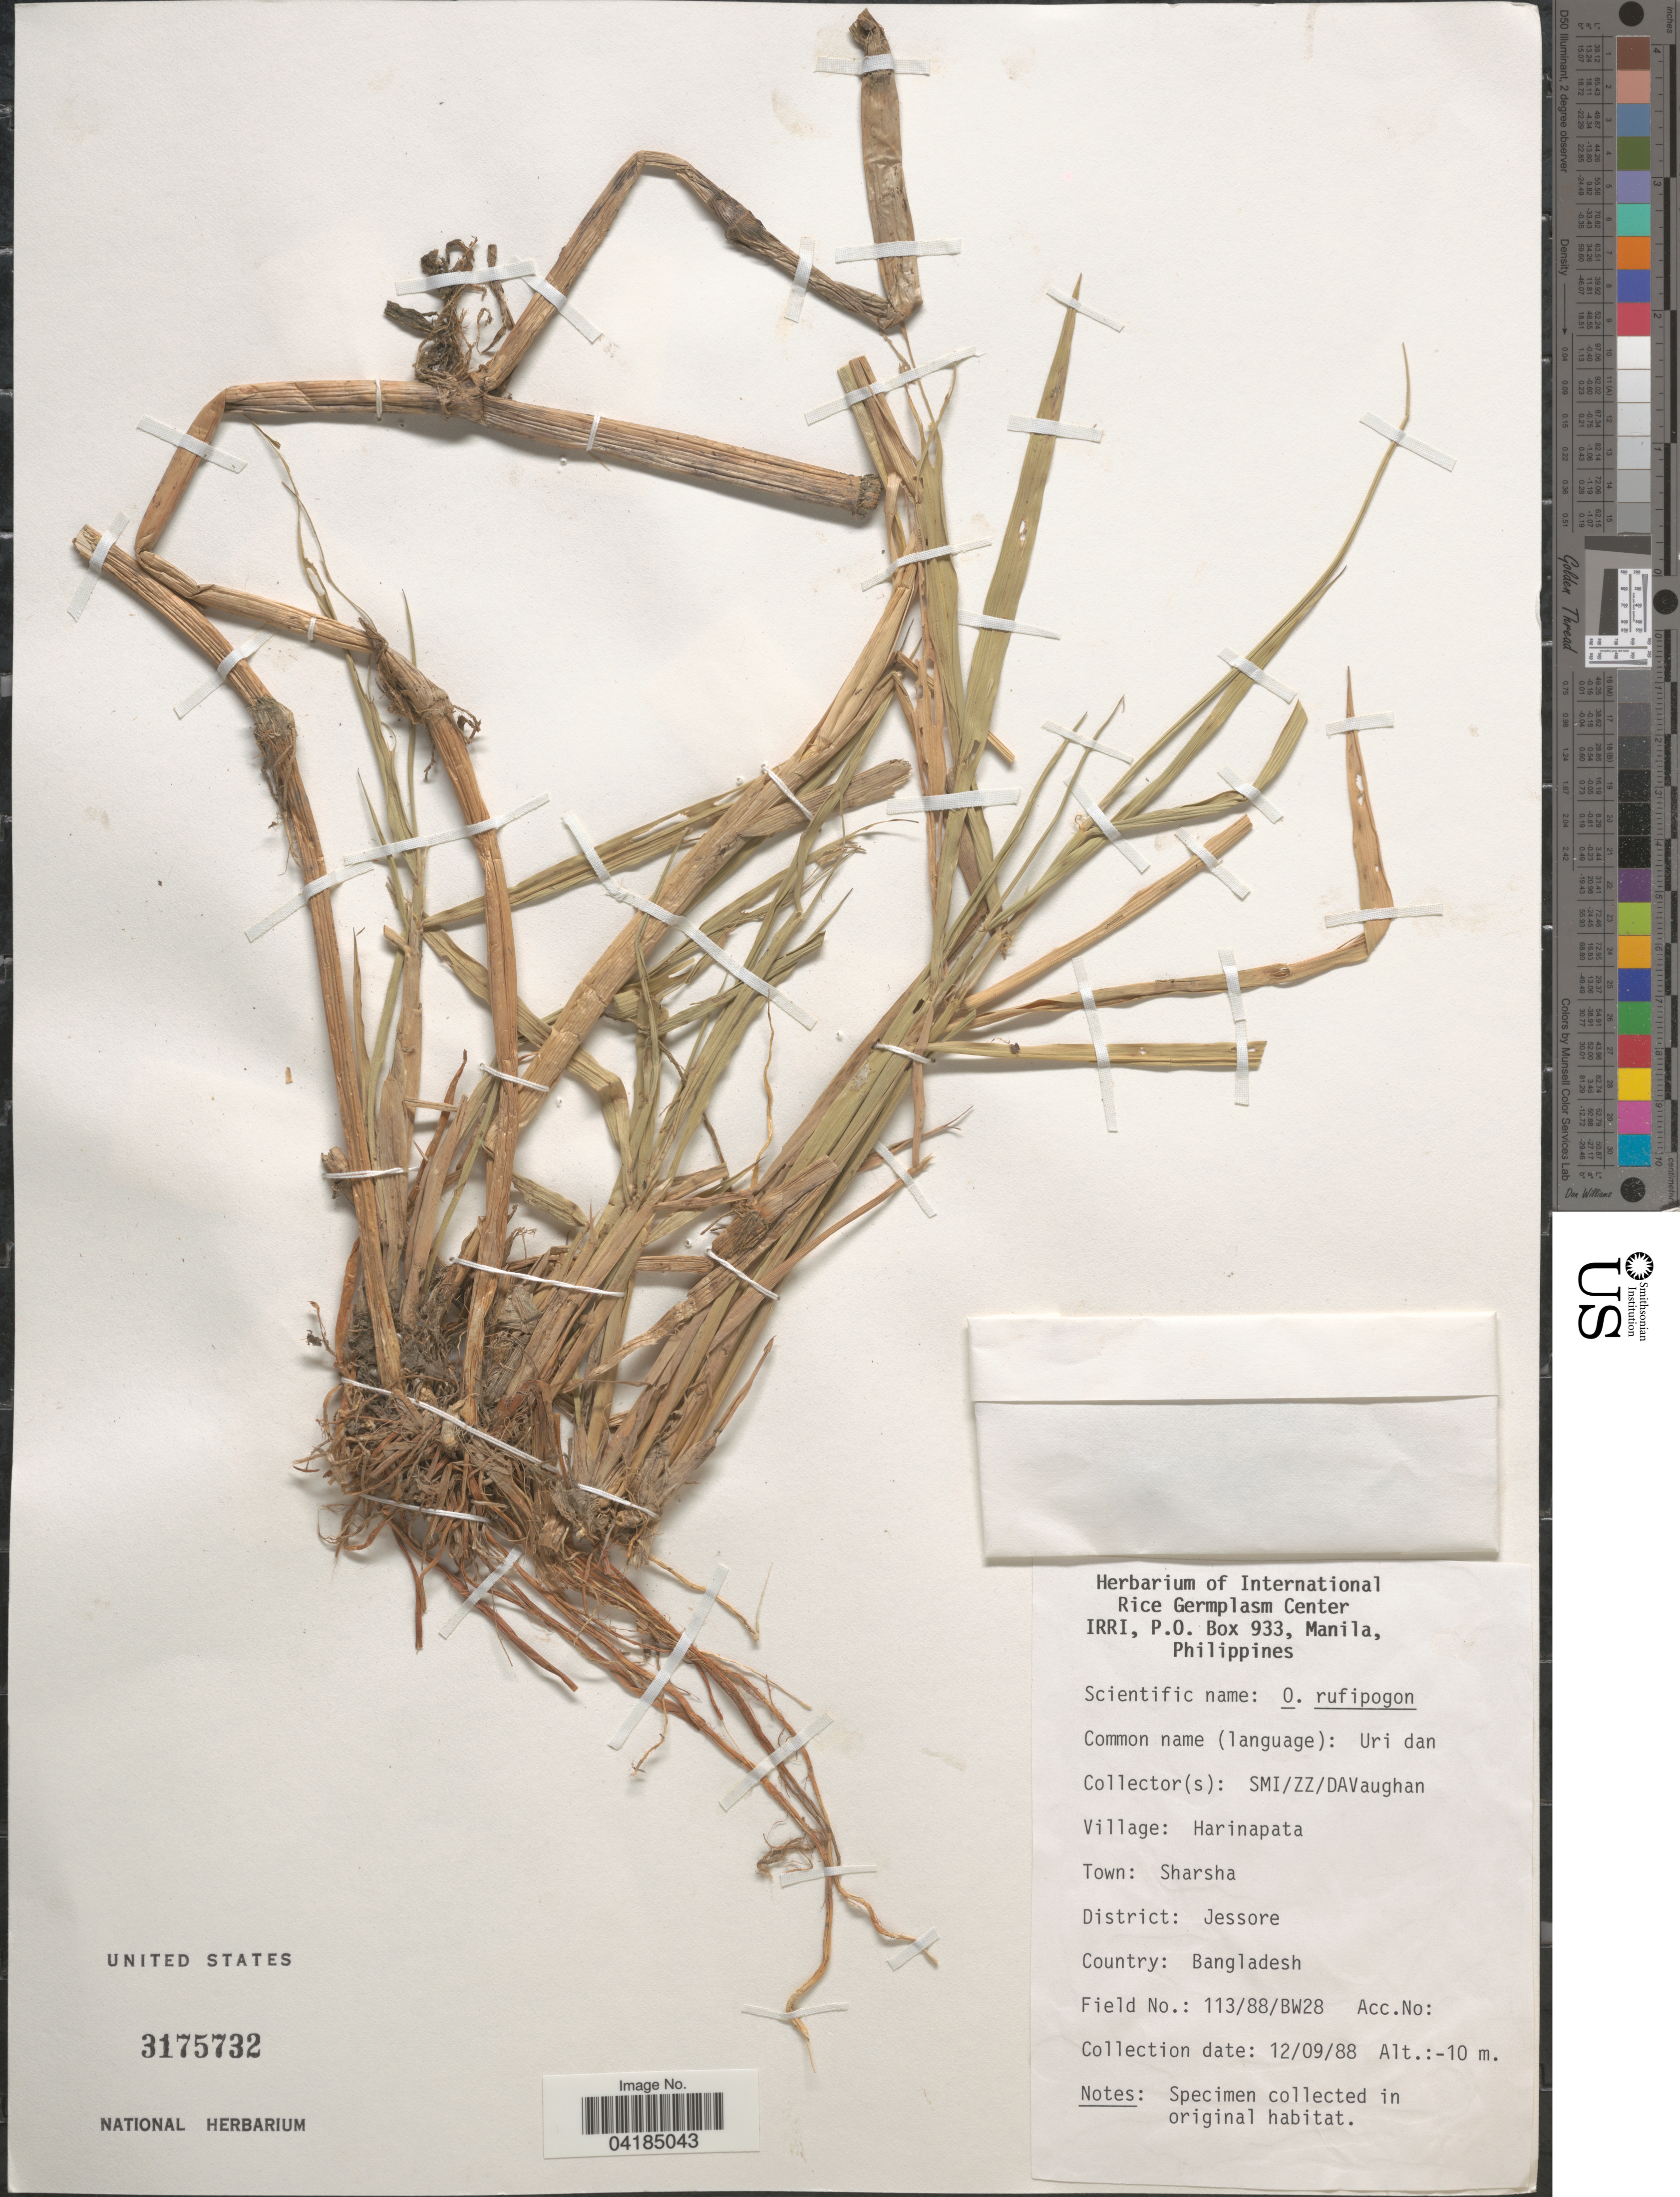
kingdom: Plantae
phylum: Tracheophyta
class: Liliopsida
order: Poales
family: Poaceae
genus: Oryza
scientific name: Oryza rufipogon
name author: Griffith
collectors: S. M. I., Z. Z. & D. Vaughan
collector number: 113/88/BW28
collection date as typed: Transcribed d/m/y: 12/9/88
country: Bangladesh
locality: Vilage: Harinapata. Town: Sharsha. District: Jessore.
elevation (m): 10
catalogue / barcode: US 3175732